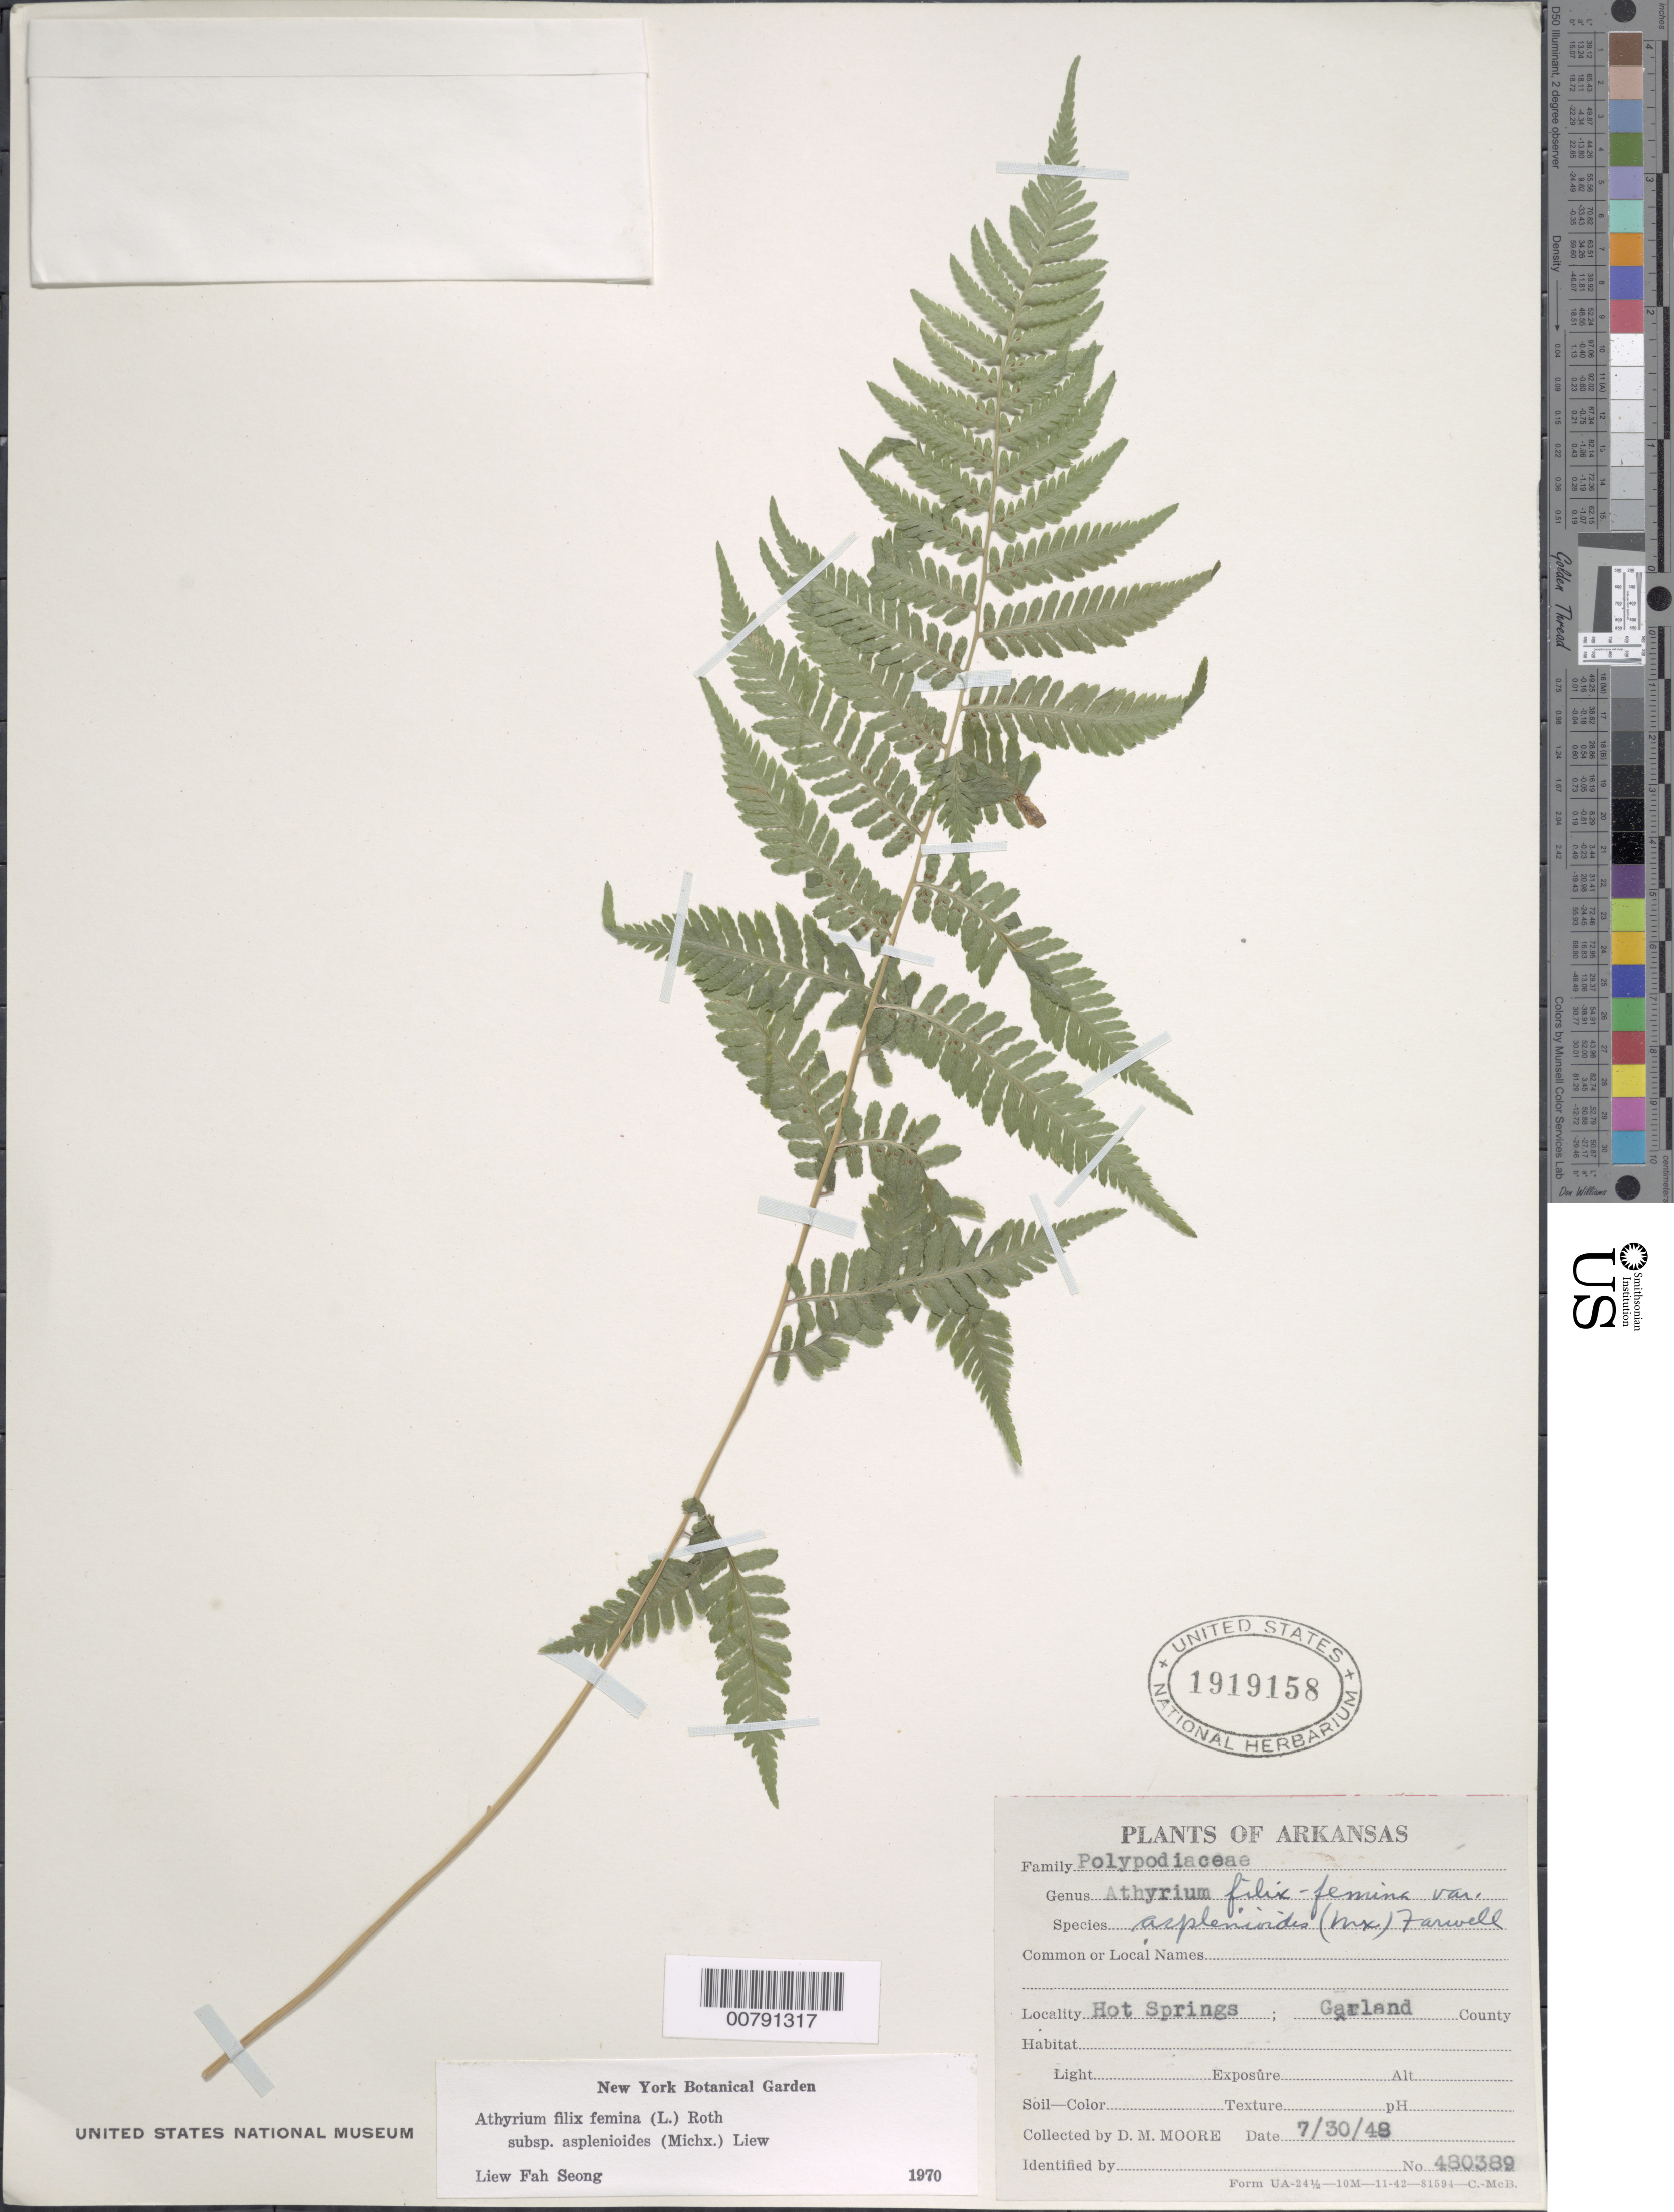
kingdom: Plantae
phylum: Tracheophyta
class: Polypodiopsida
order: Polypodiales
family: Athyriaceae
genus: Athyrium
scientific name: Athyrium filix-femina subsp. asplenioides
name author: (Michx.) Hultén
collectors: D. Moore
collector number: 480389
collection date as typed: Transcribed d/m/y: 30/7/48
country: United States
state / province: Arkansas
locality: Hot Springs, Garland County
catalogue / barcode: US 1919158